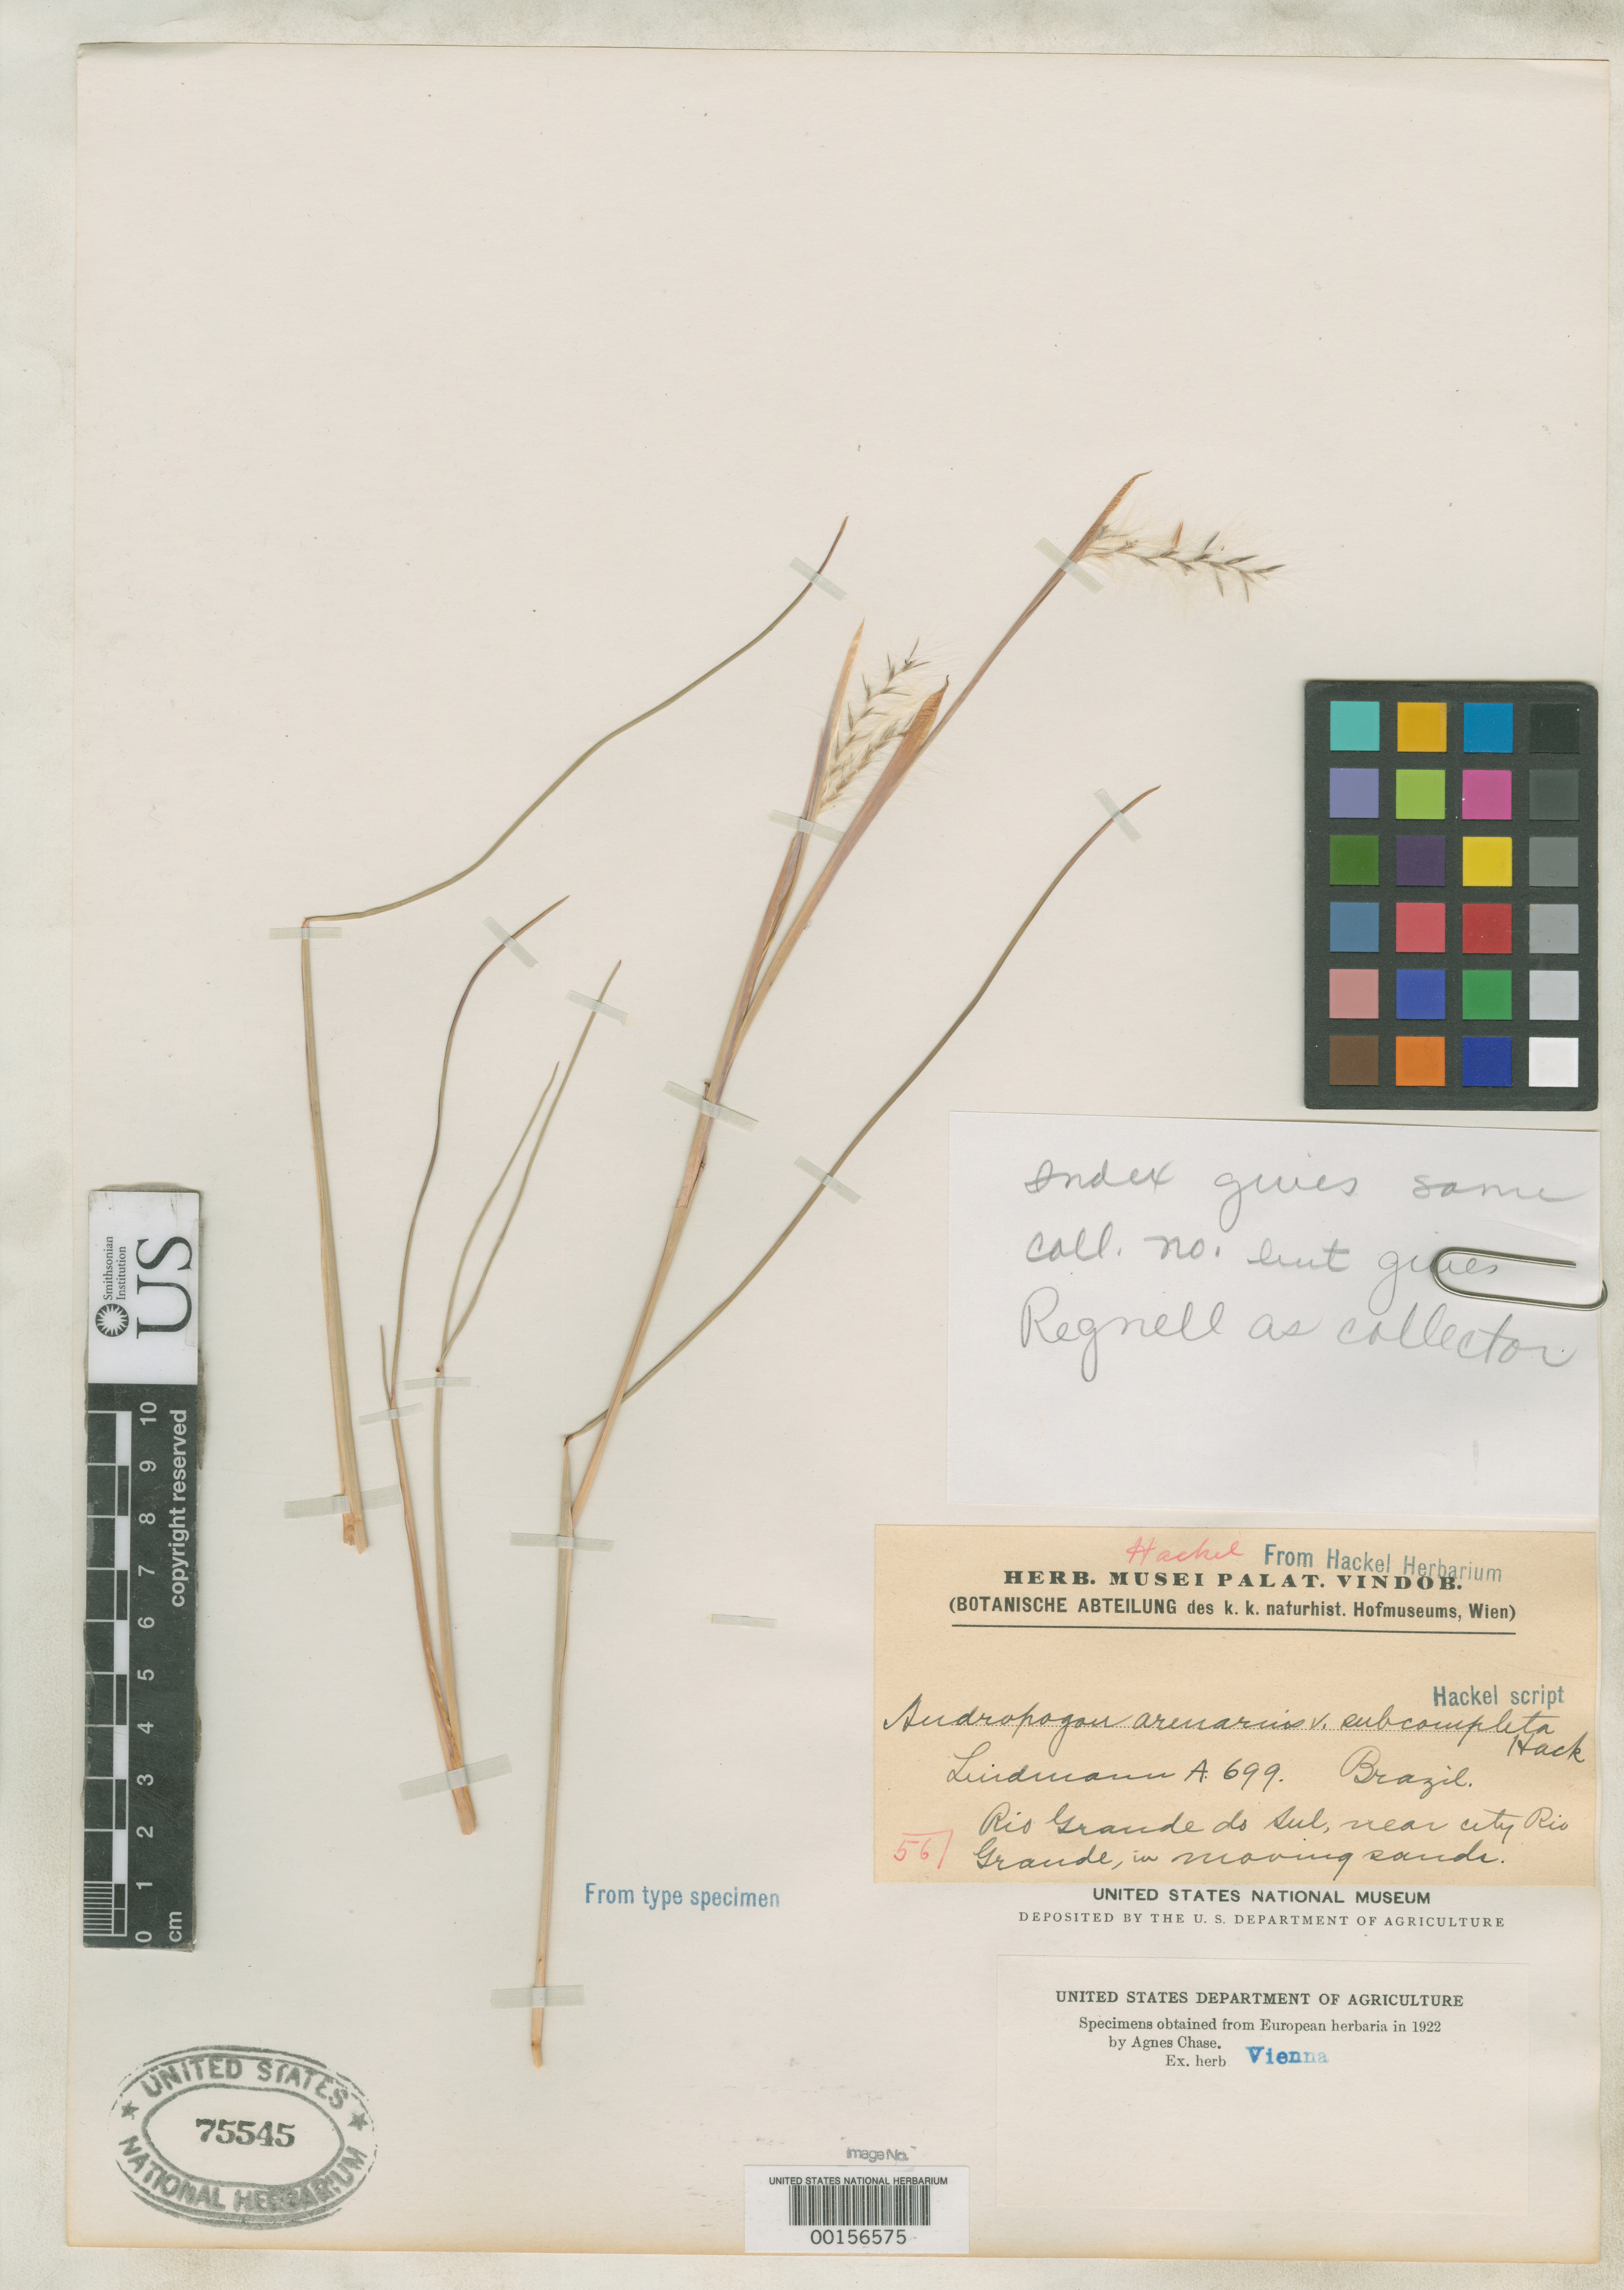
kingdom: Plantae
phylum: Tracheophyta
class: Liliopsida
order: Poales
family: Poaceae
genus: Andropogon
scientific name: Andropogon arenarius f. subcompleta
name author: Hack.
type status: Type Fragment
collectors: A. F. Regnell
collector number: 699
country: Brazil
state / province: Rio Grande do Sul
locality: Near City Rio Grande, in moving sands.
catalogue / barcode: US 75545